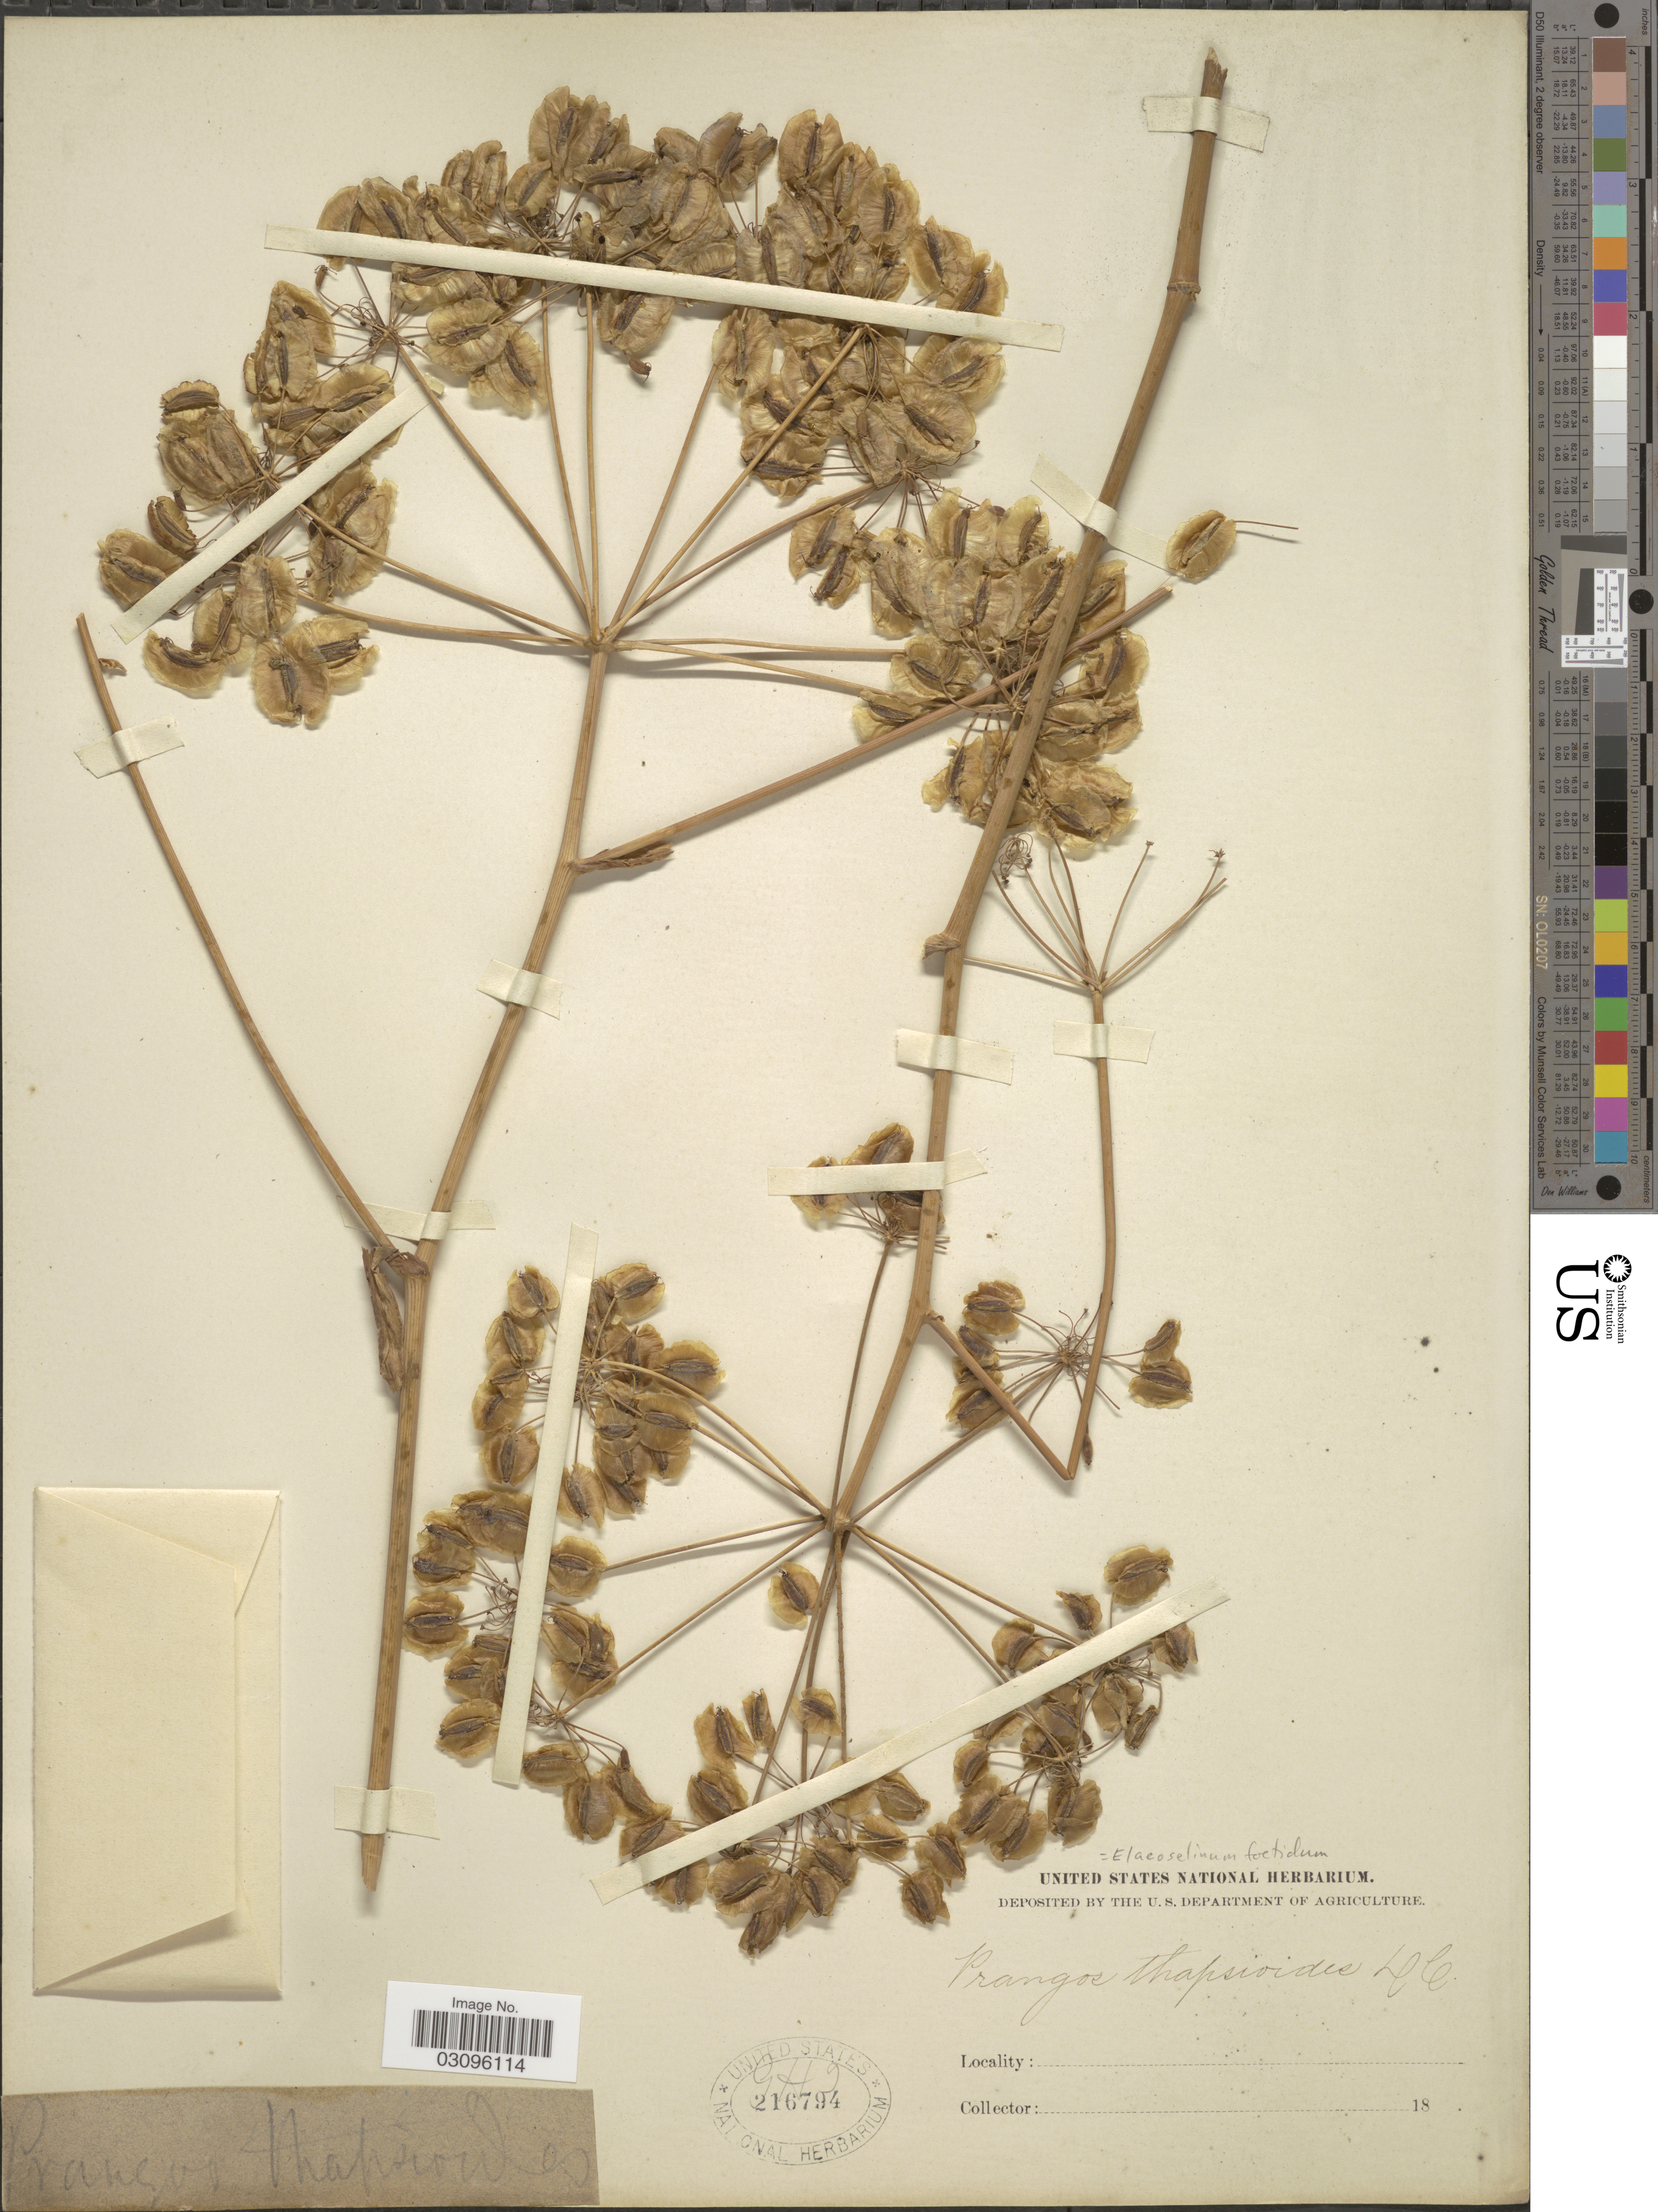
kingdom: Plantae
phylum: Tracheophyta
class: Magnoliopsida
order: Apiales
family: Apiaceae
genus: Elaeoselinum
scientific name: Elaeoselinum foetidum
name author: (L.) Boiss.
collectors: ex herb. United States National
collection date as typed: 18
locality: Prane Anapsioles. [unsure placement]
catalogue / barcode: US 216794